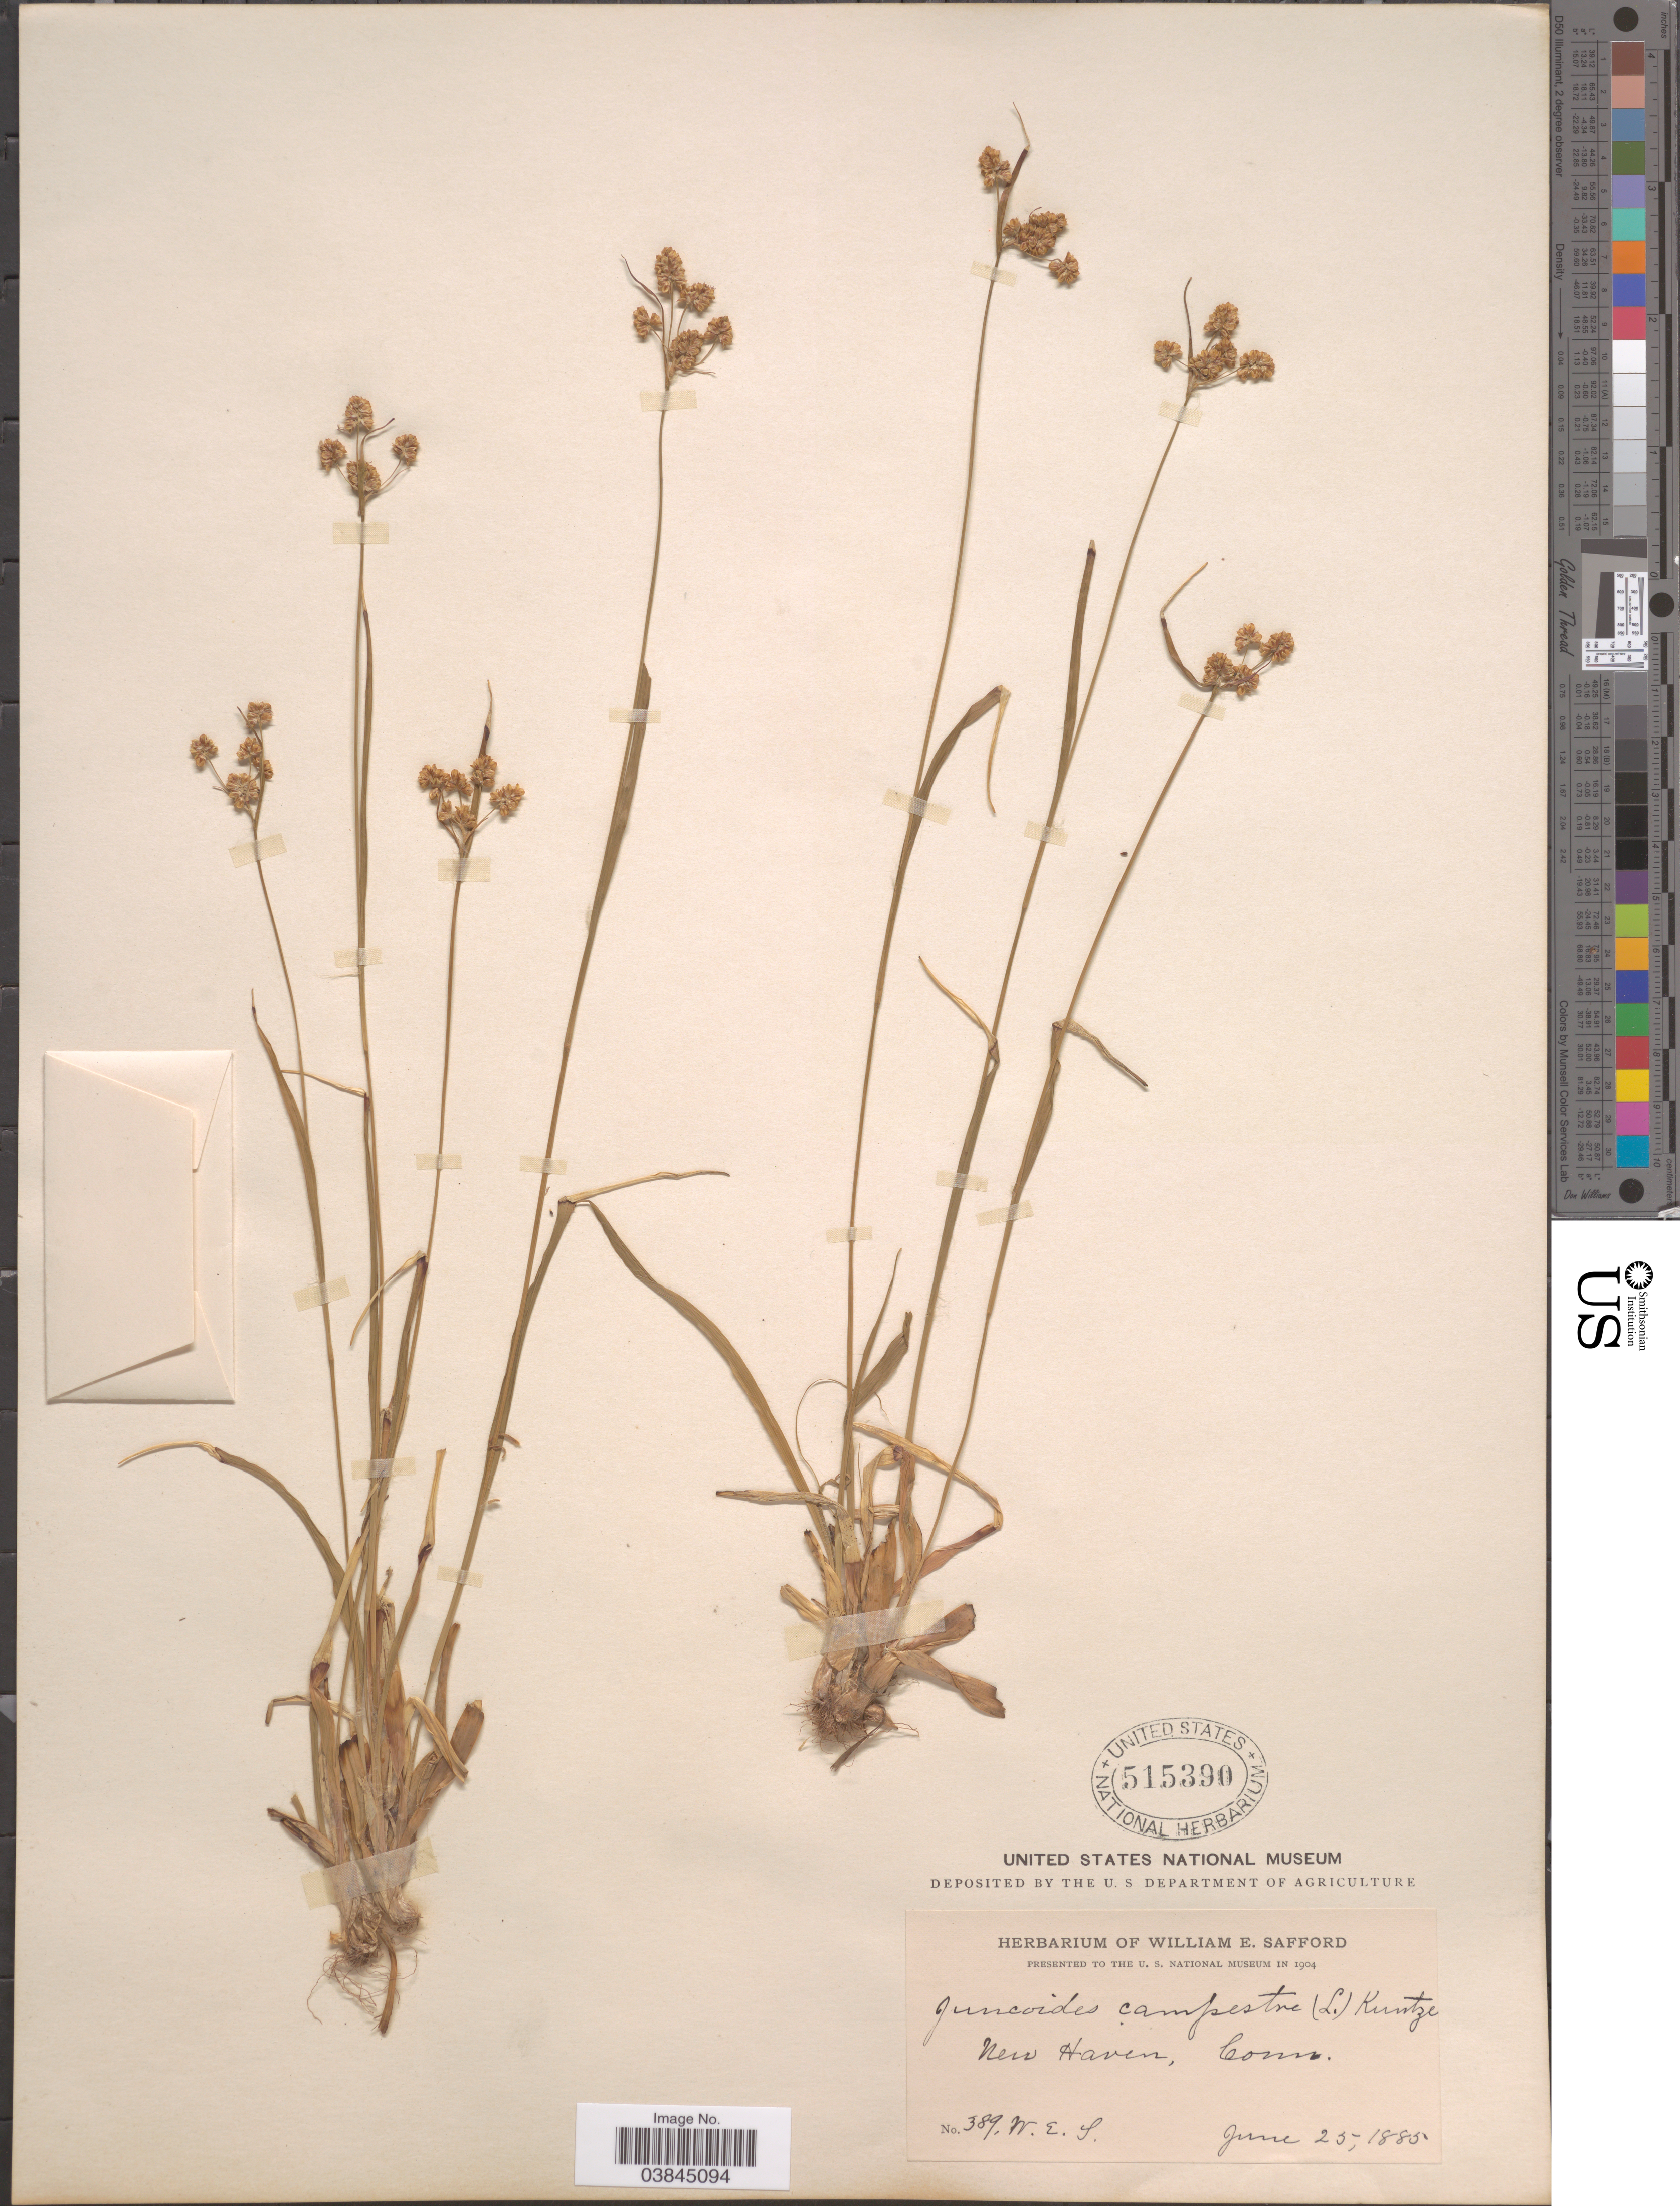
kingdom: Plantae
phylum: Tracheophyta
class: Liliopsida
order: Poales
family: Juncaceae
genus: Luzula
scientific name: Luzula campestris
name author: (L.) DC.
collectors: W. E. Safford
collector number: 389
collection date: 1885-06-25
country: United States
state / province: Connecticut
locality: New Haven.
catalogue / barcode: US 515390